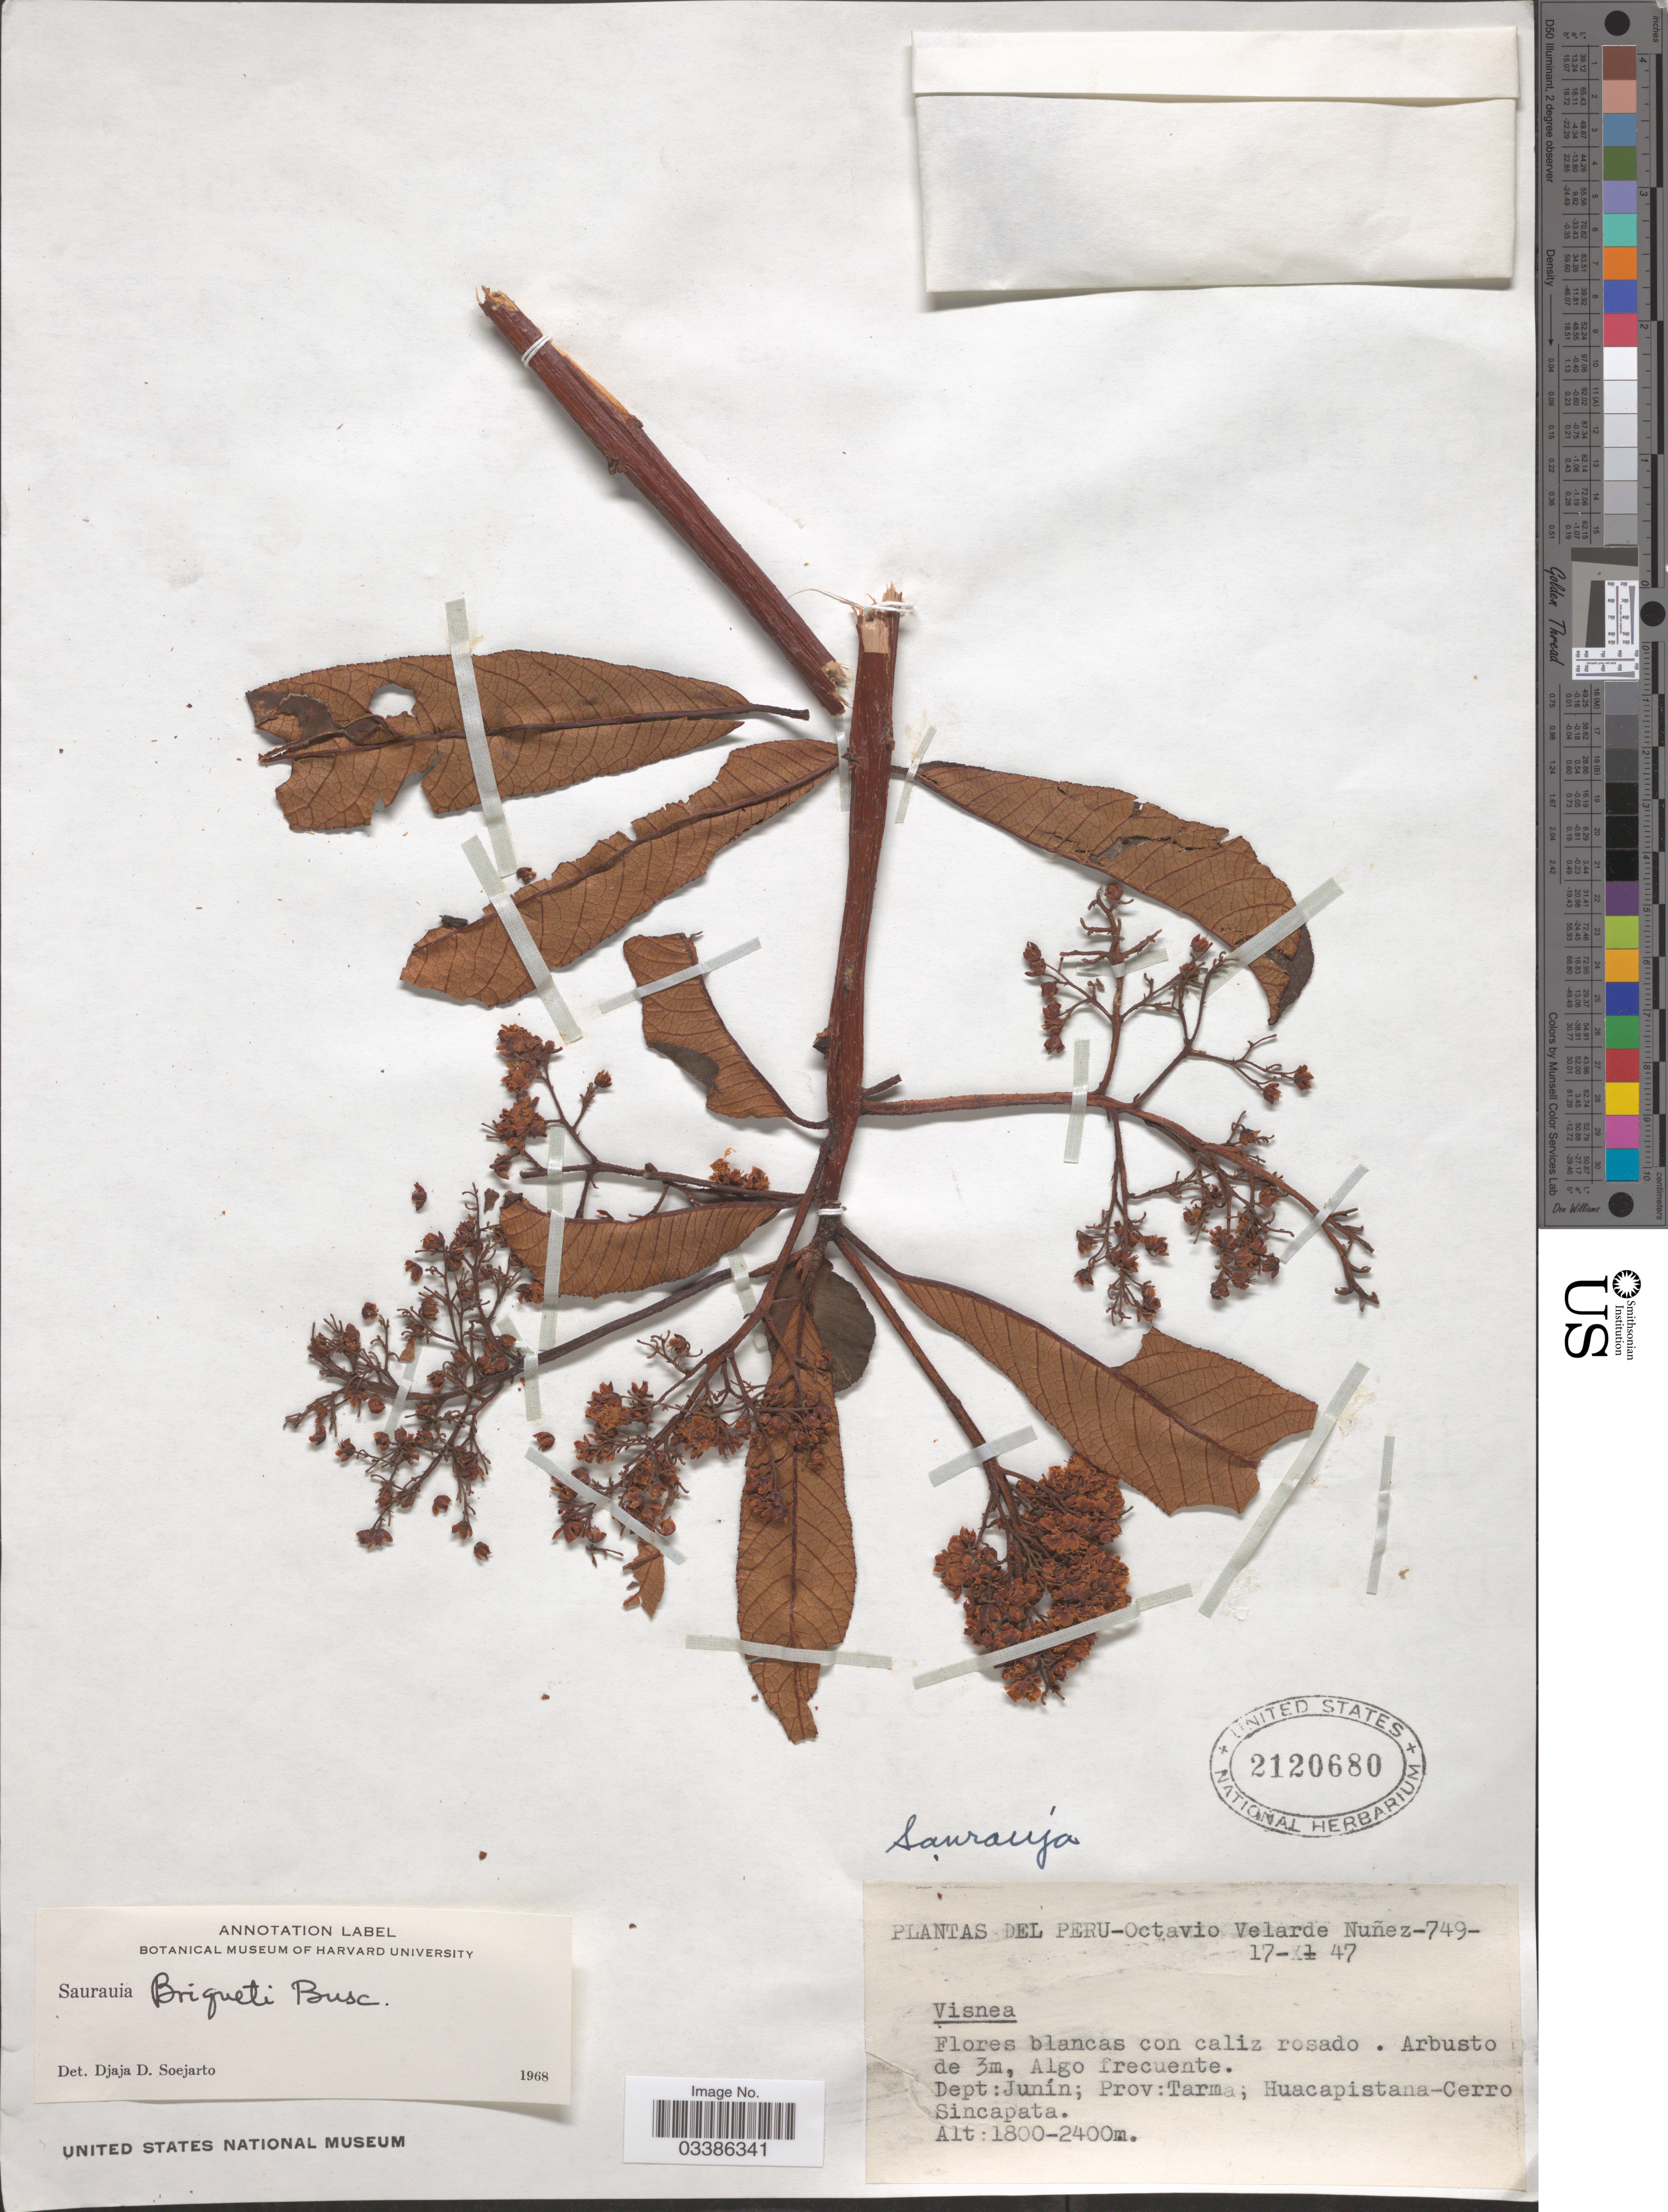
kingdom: Plantae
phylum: Tracheophyta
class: Magnoliopsida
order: Ericales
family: Actinidiaceae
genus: Saurauia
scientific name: Saurauia briquetii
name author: Buscal.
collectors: O. Velarde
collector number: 749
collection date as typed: Transcribed d/m/y: 17/11/47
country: Peru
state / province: Junín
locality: Dept: Junín; Prov: Tarma; Huacapistana-Cerro Sincapata.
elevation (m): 1800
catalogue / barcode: US 2120680